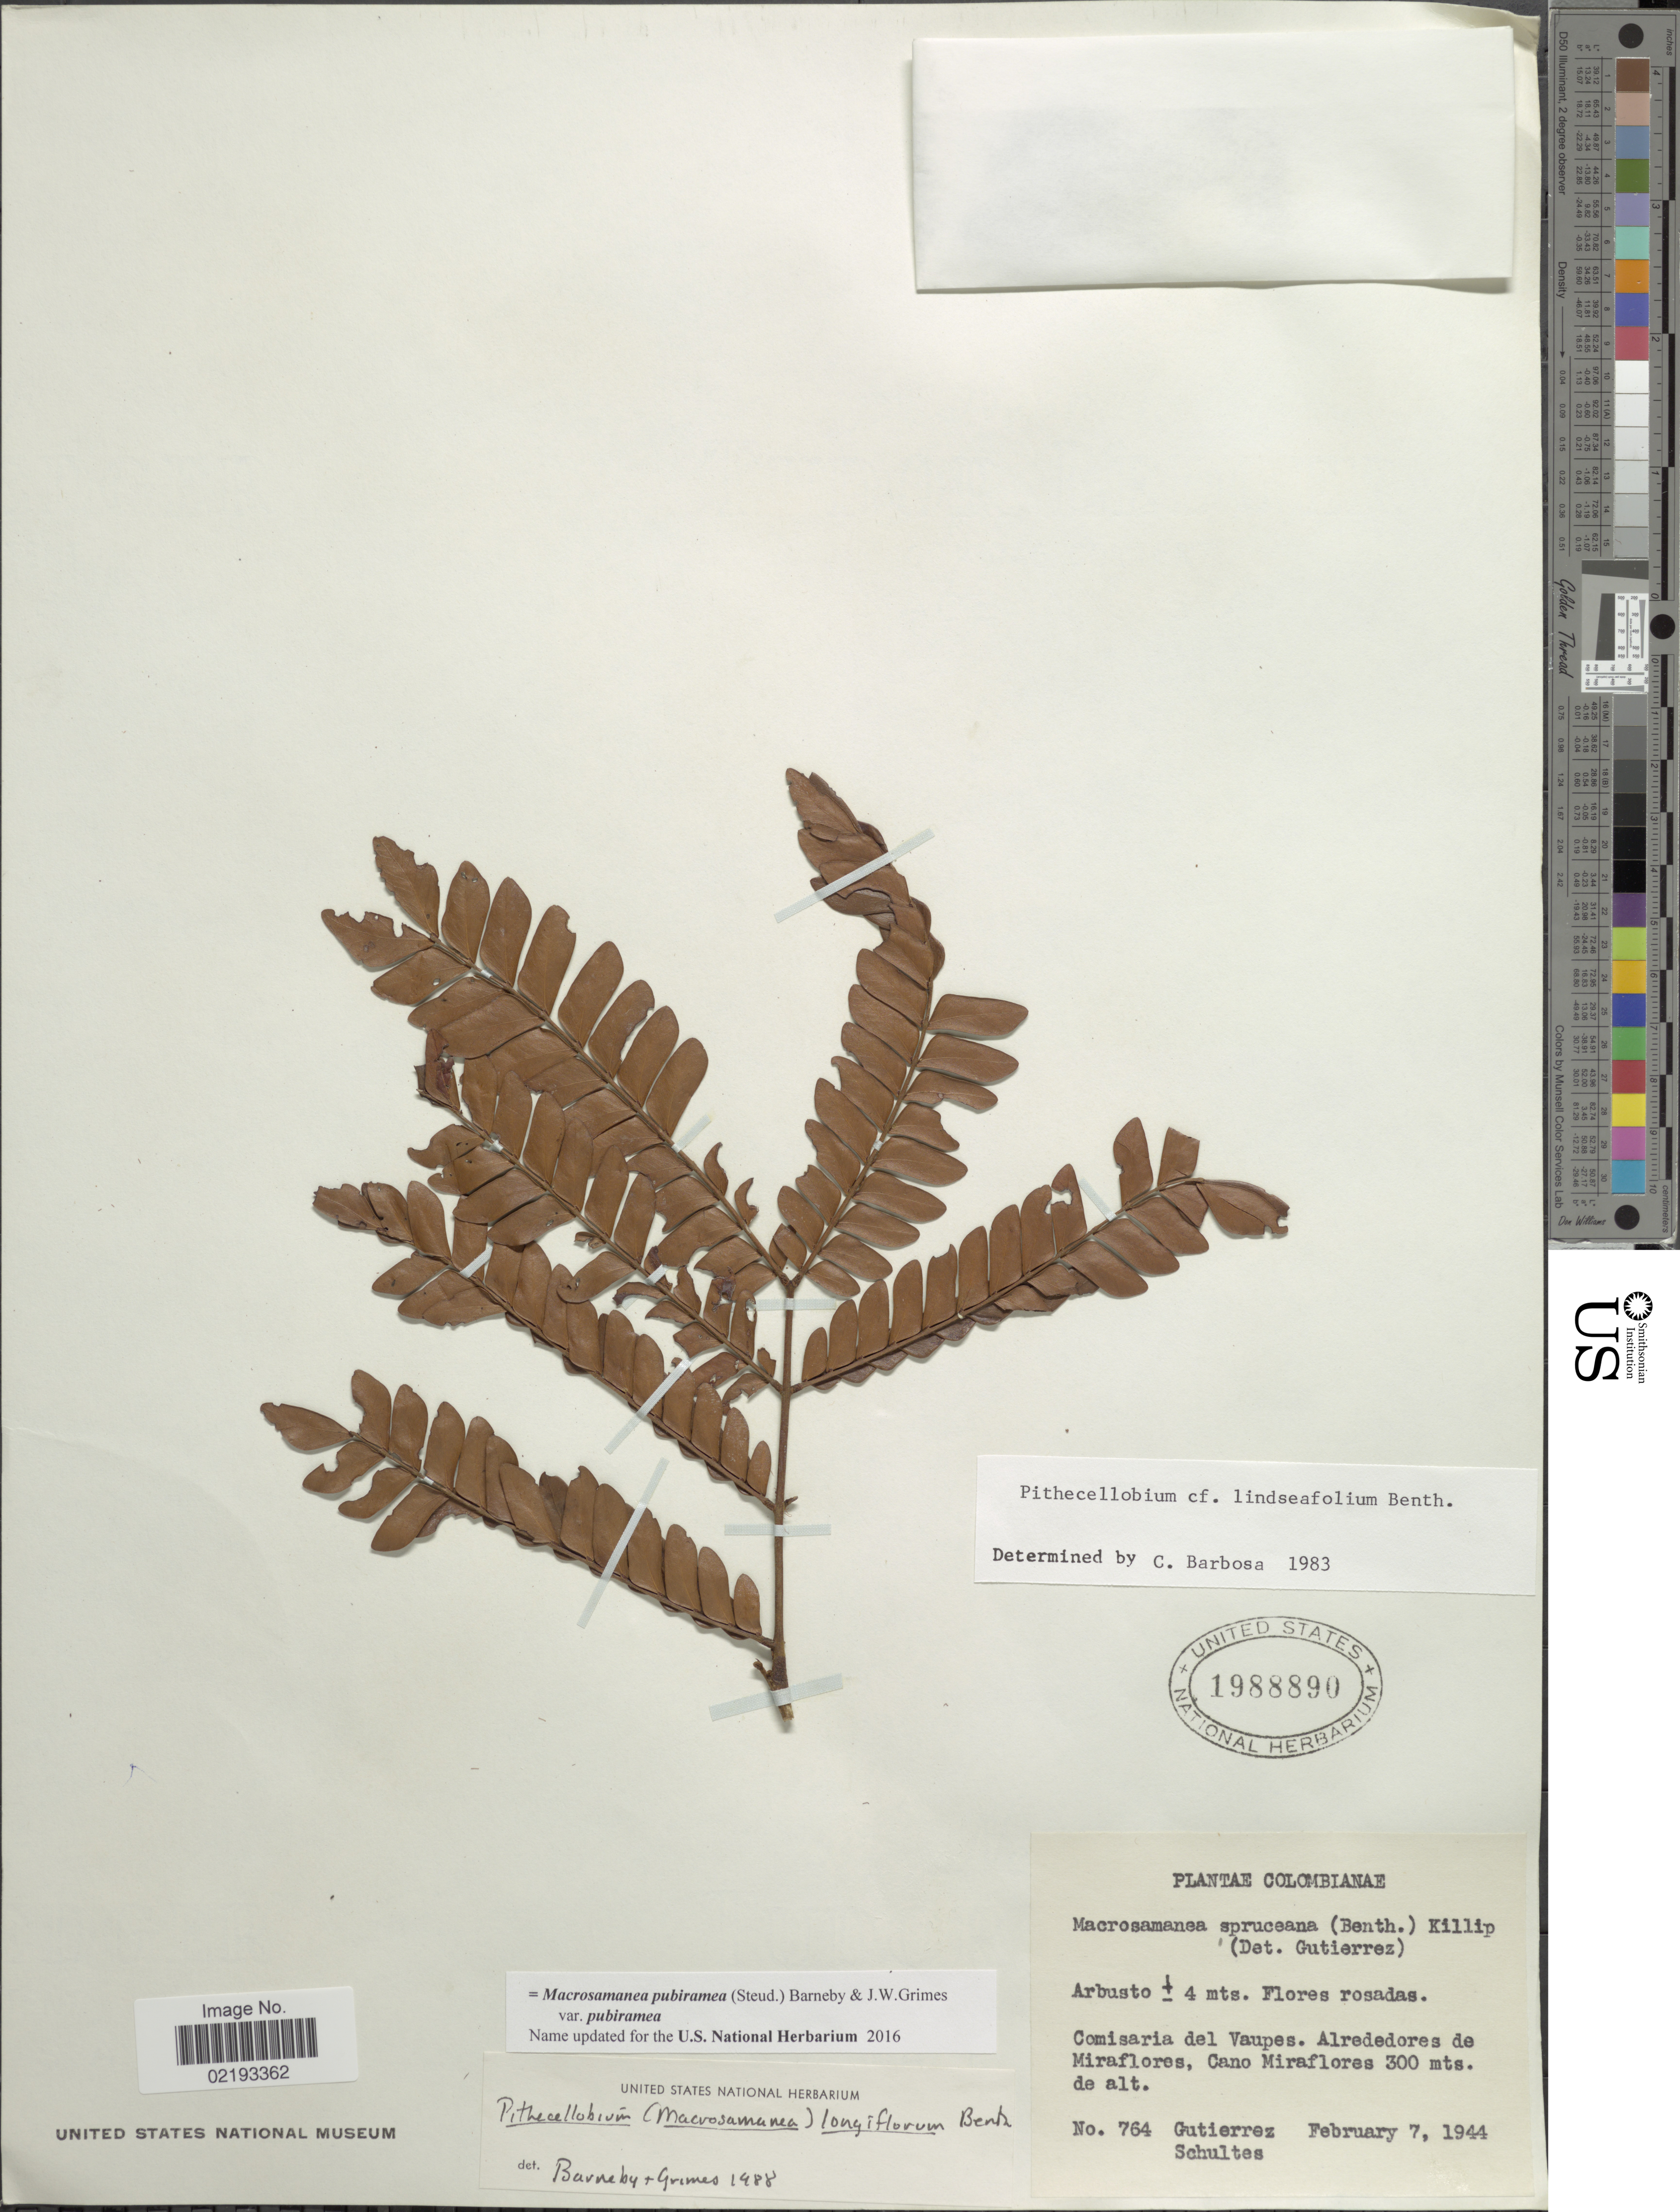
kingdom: Plantae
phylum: Tracheophyta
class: Magnoliopsida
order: Fabales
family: Fabaceae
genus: Macrosamanea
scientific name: Macrosamanea pubiramea var. pubiramea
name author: (Steud.) Barneby & J.W. Grimes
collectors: -. Gutierrez & -- Schultes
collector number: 764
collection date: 1944-02-07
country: Colombia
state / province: Vaupés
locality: Comisaria del Vaupes. Alrededores de Mirafores, Cano Miraflores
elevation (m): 300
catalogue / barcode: US 1988890